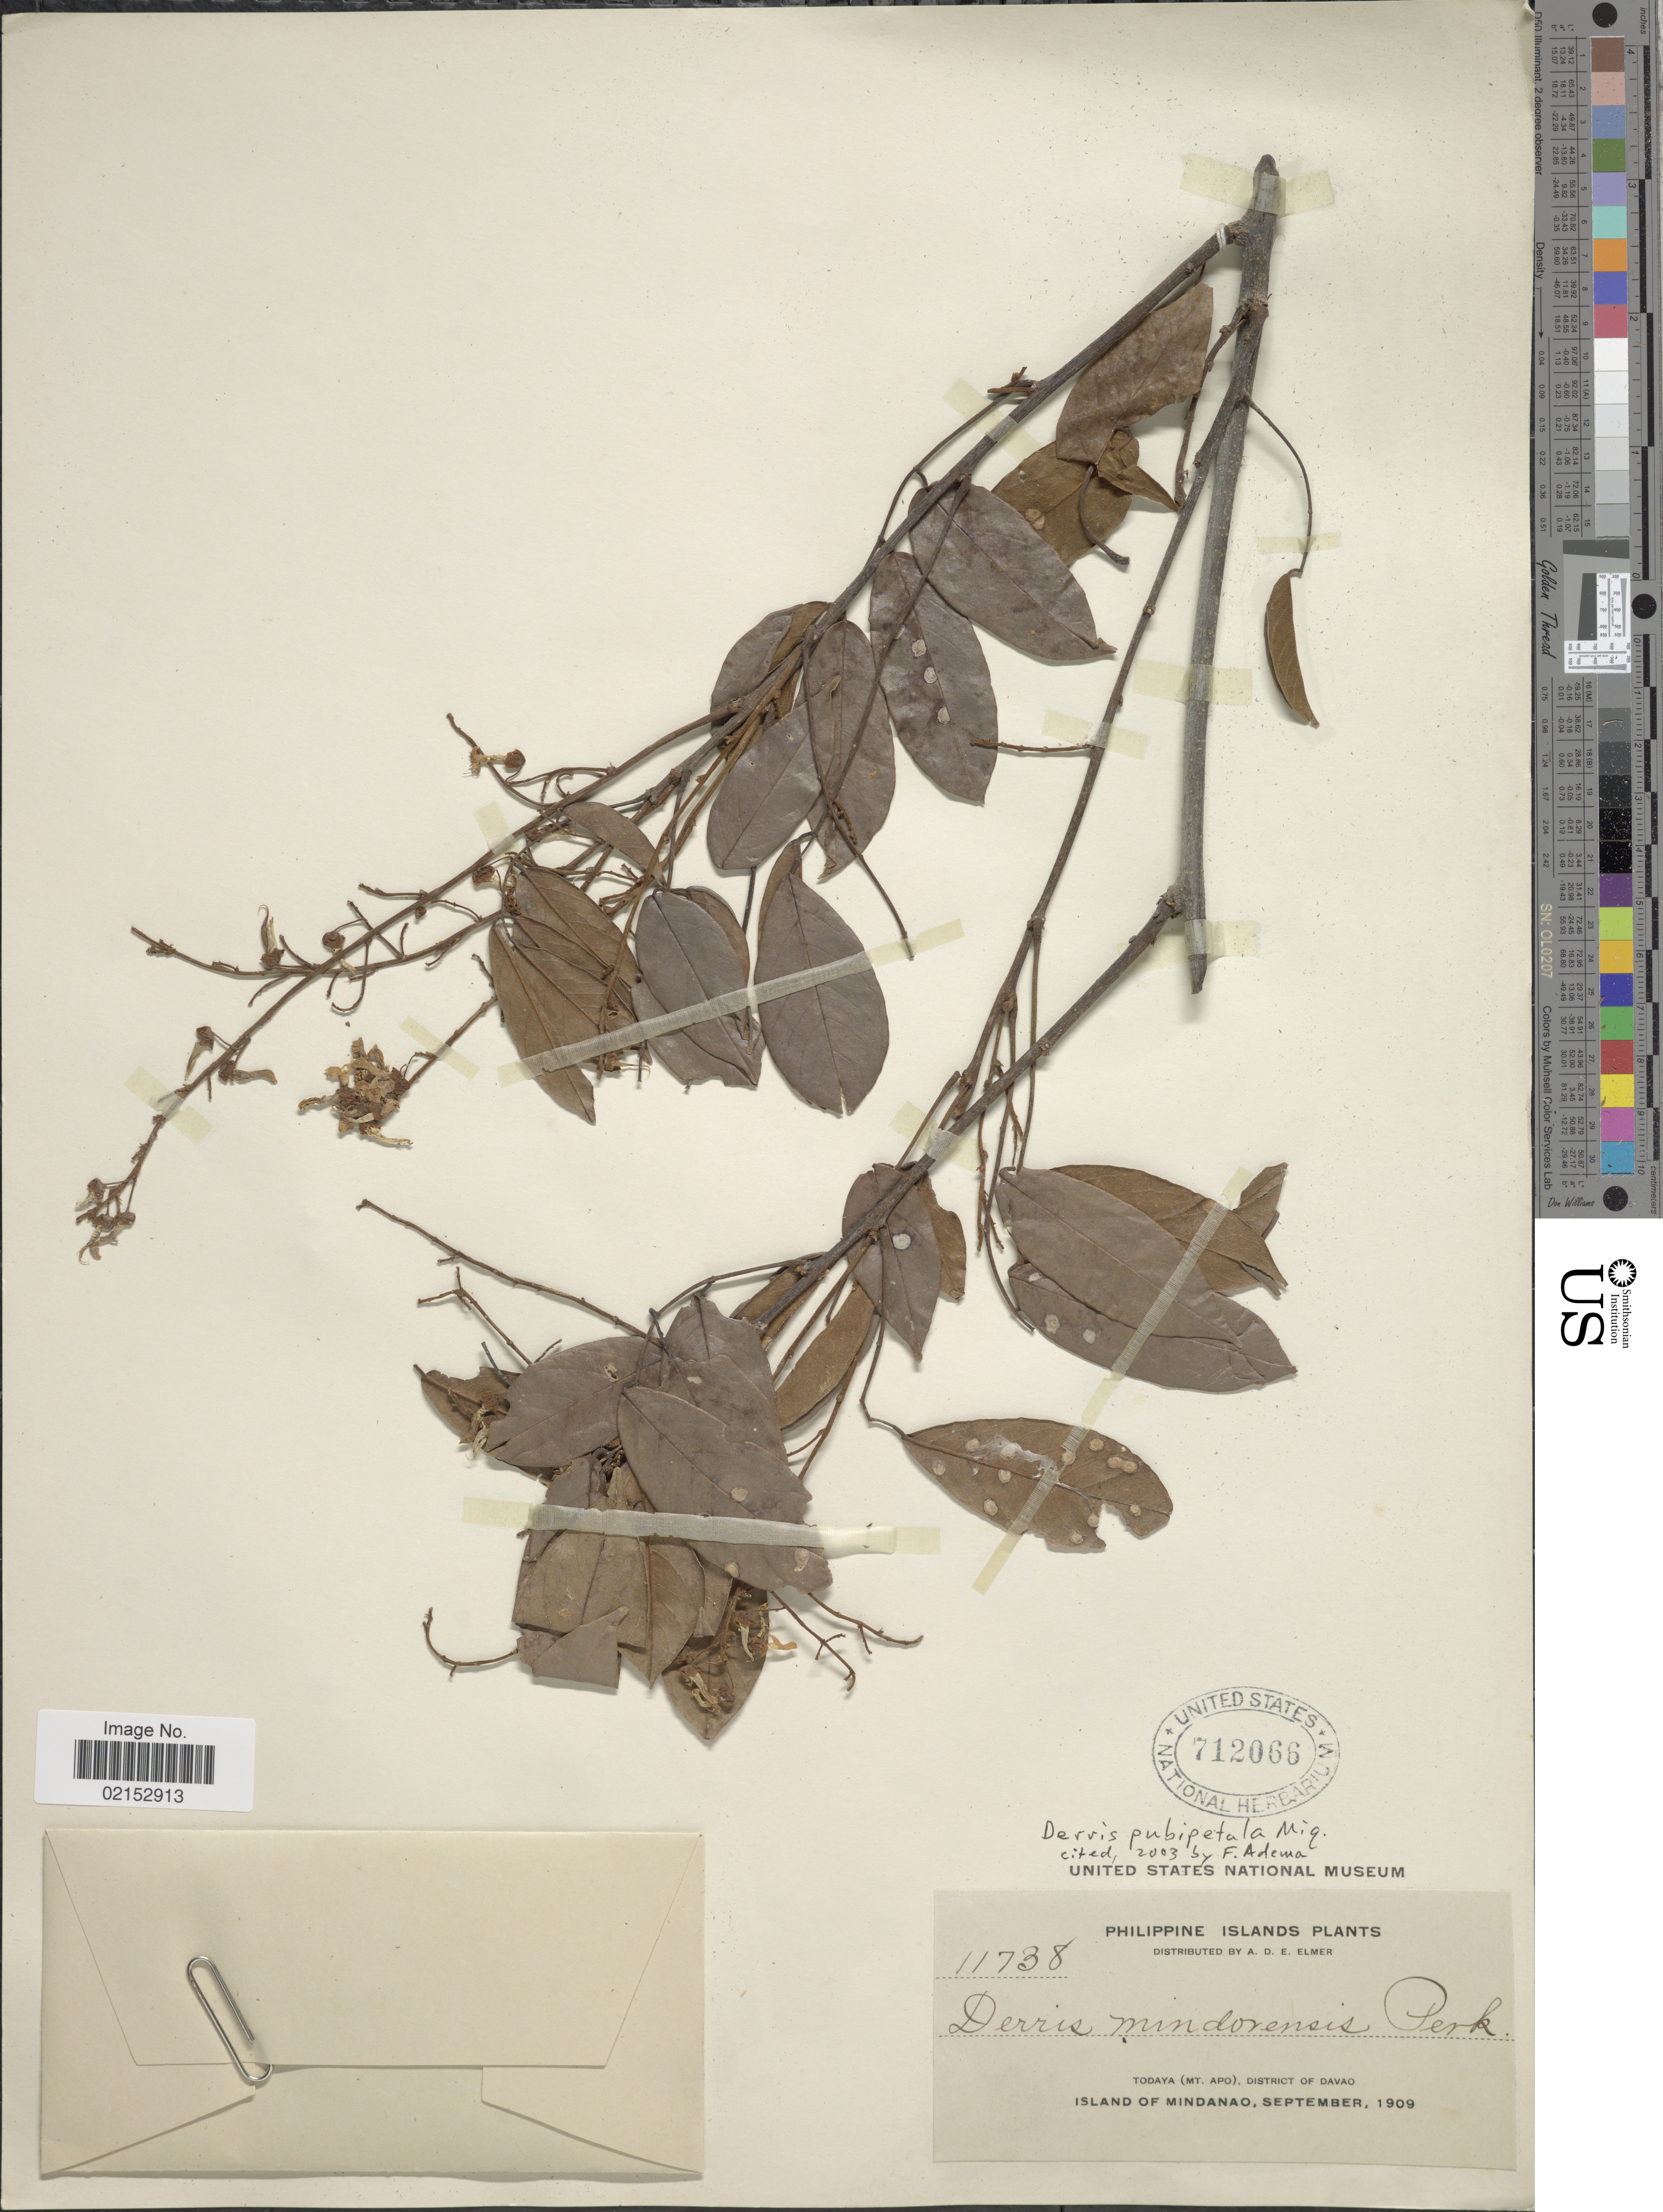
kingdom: Plantae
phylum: Tracheophyta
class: Magnoliopsida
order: Fabales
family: Fabaceae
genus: Derris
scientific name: Derris pubipetala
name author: Miq.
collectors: A. D. E. Elmer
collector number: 11738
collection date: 1909-09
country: Philippines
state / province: Davao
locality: Philippine Islands, Todaya (Mt. Apo), District of Davao, Island of Mindanao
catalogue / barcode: US 712066